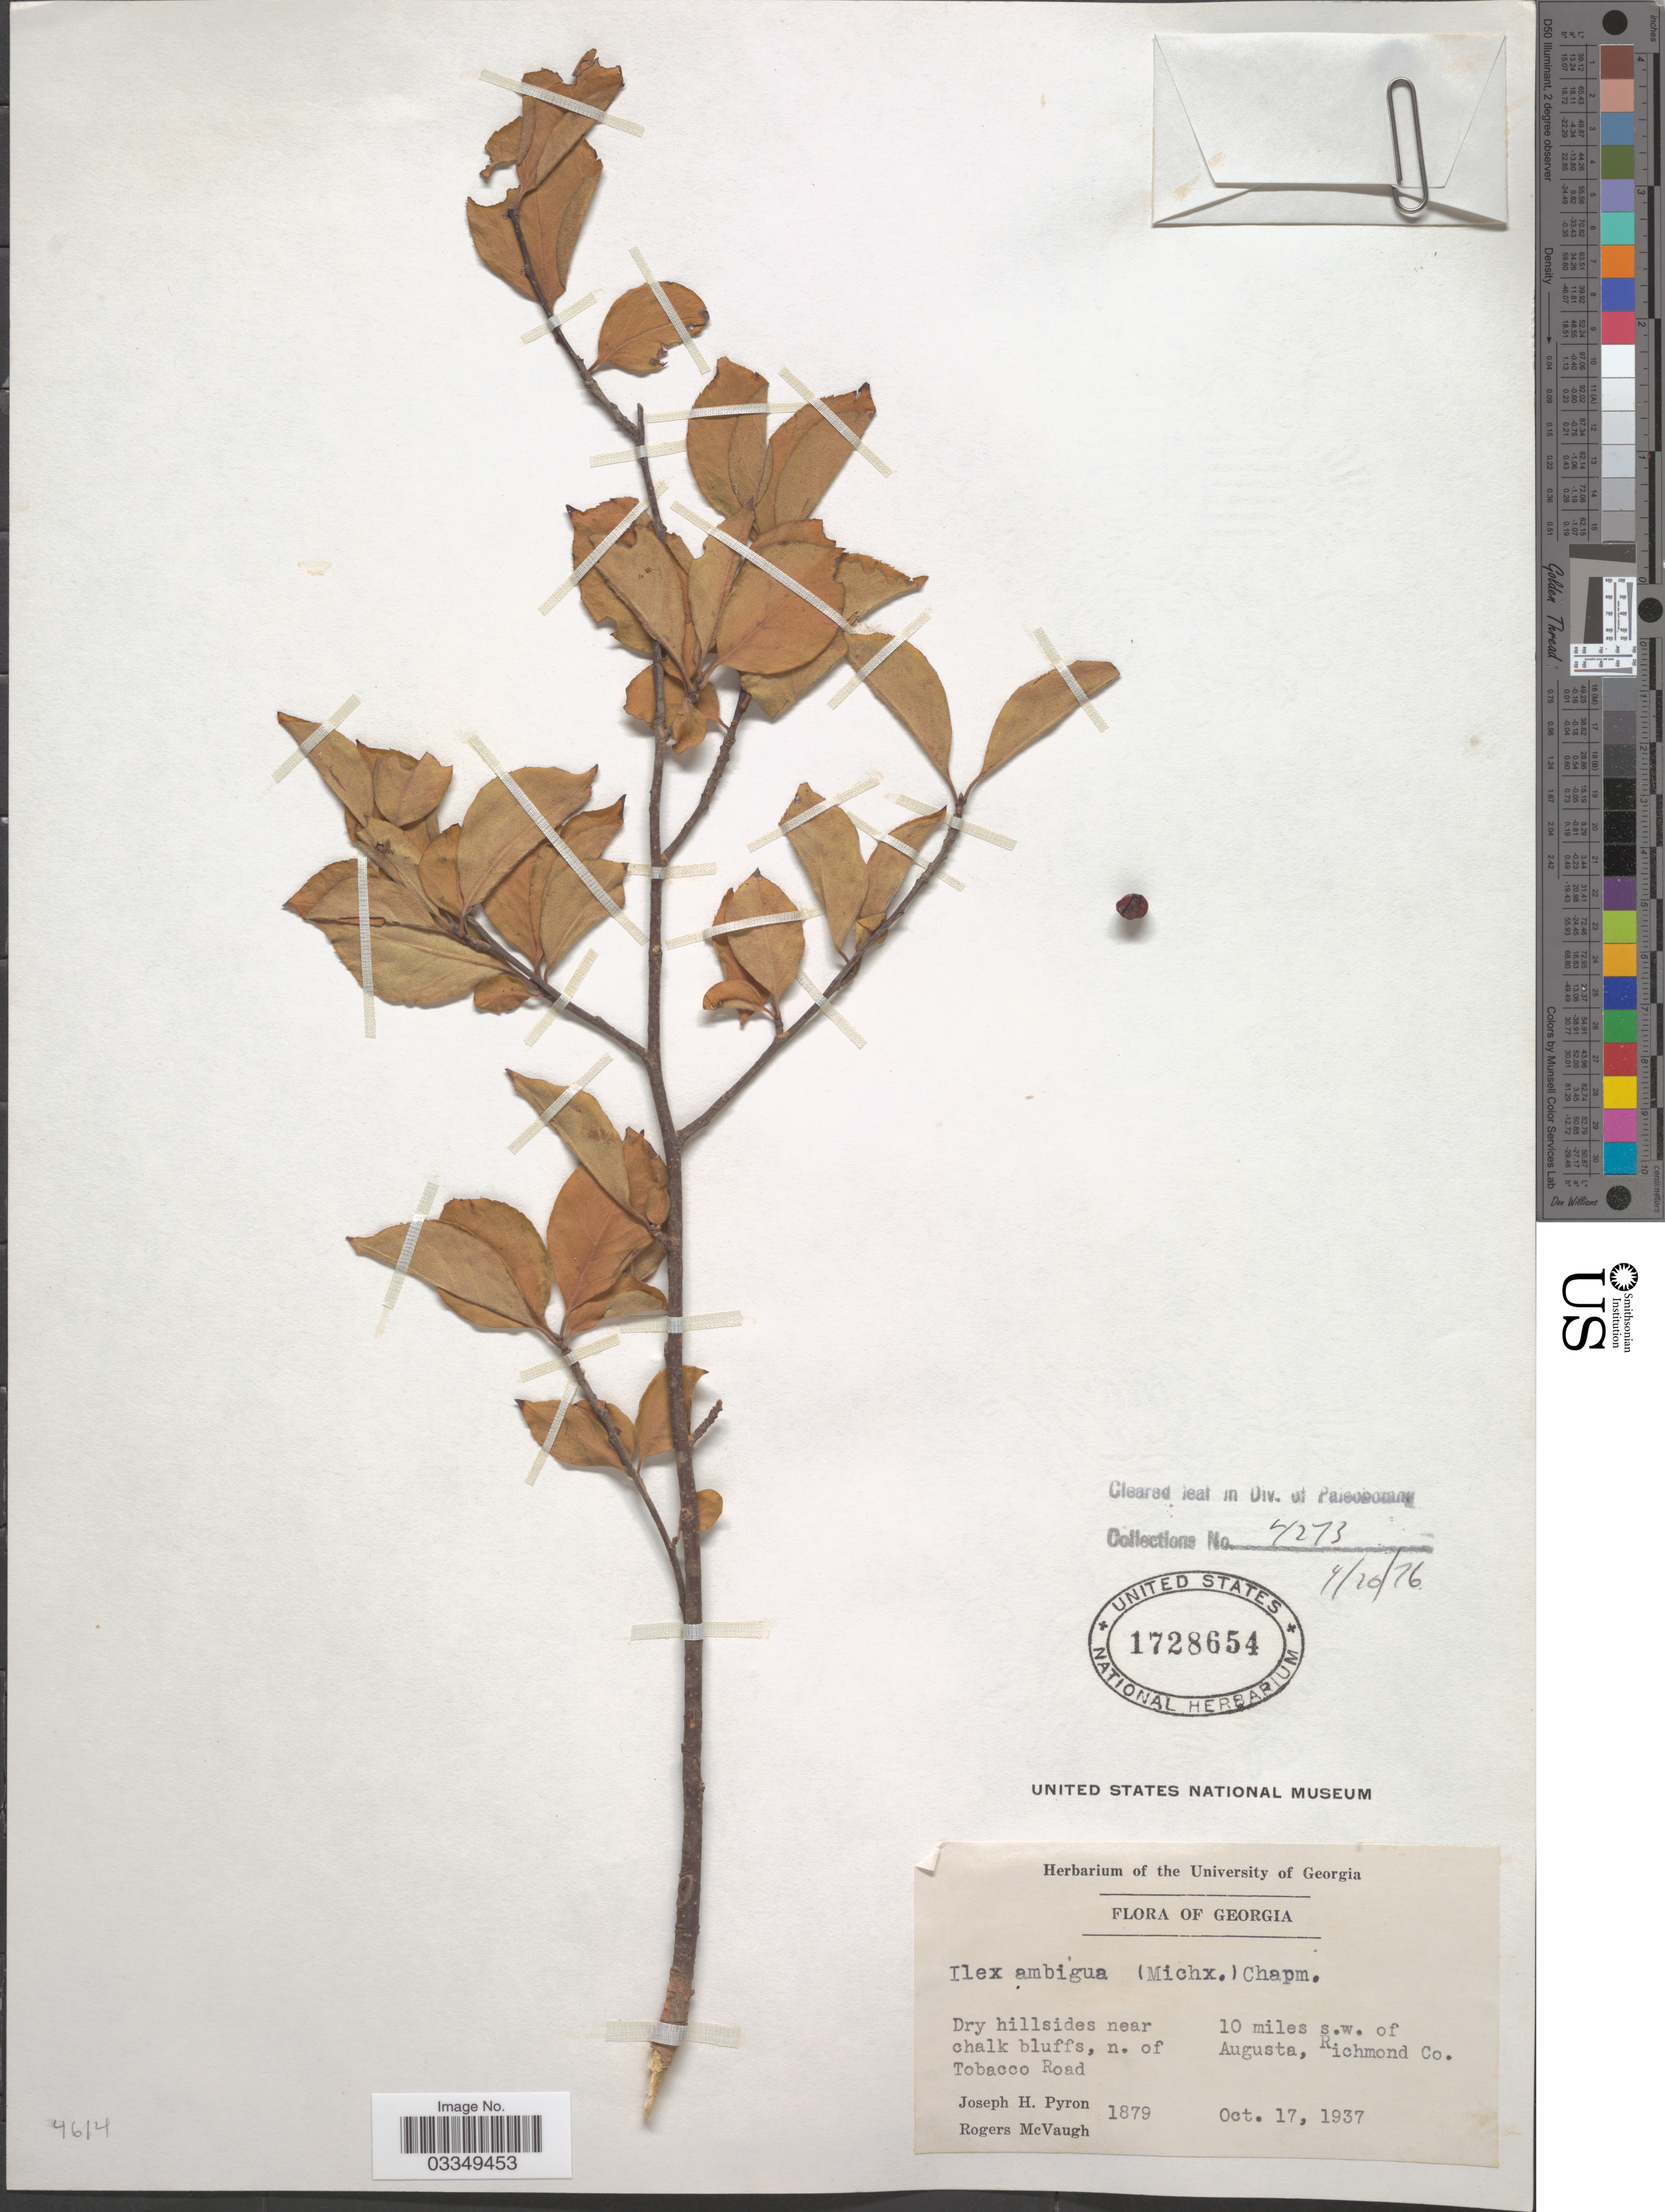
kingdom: Plantae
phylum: Tracheophyta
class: Magnoliopsida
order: Aquifoliales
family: Aquifoliaceae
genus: Ilex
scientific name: Ilex ambigua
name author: Chapm.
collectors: J. H. Pyron & R. McVaugh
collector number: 1879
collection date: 1937-10-17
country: United States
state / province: Georgia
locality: Dry hillsides near chalk bluffs, n. of Tobacco Road, 10 miles s.w. of Augusta, Richmond Co.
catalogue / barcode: US 1728654